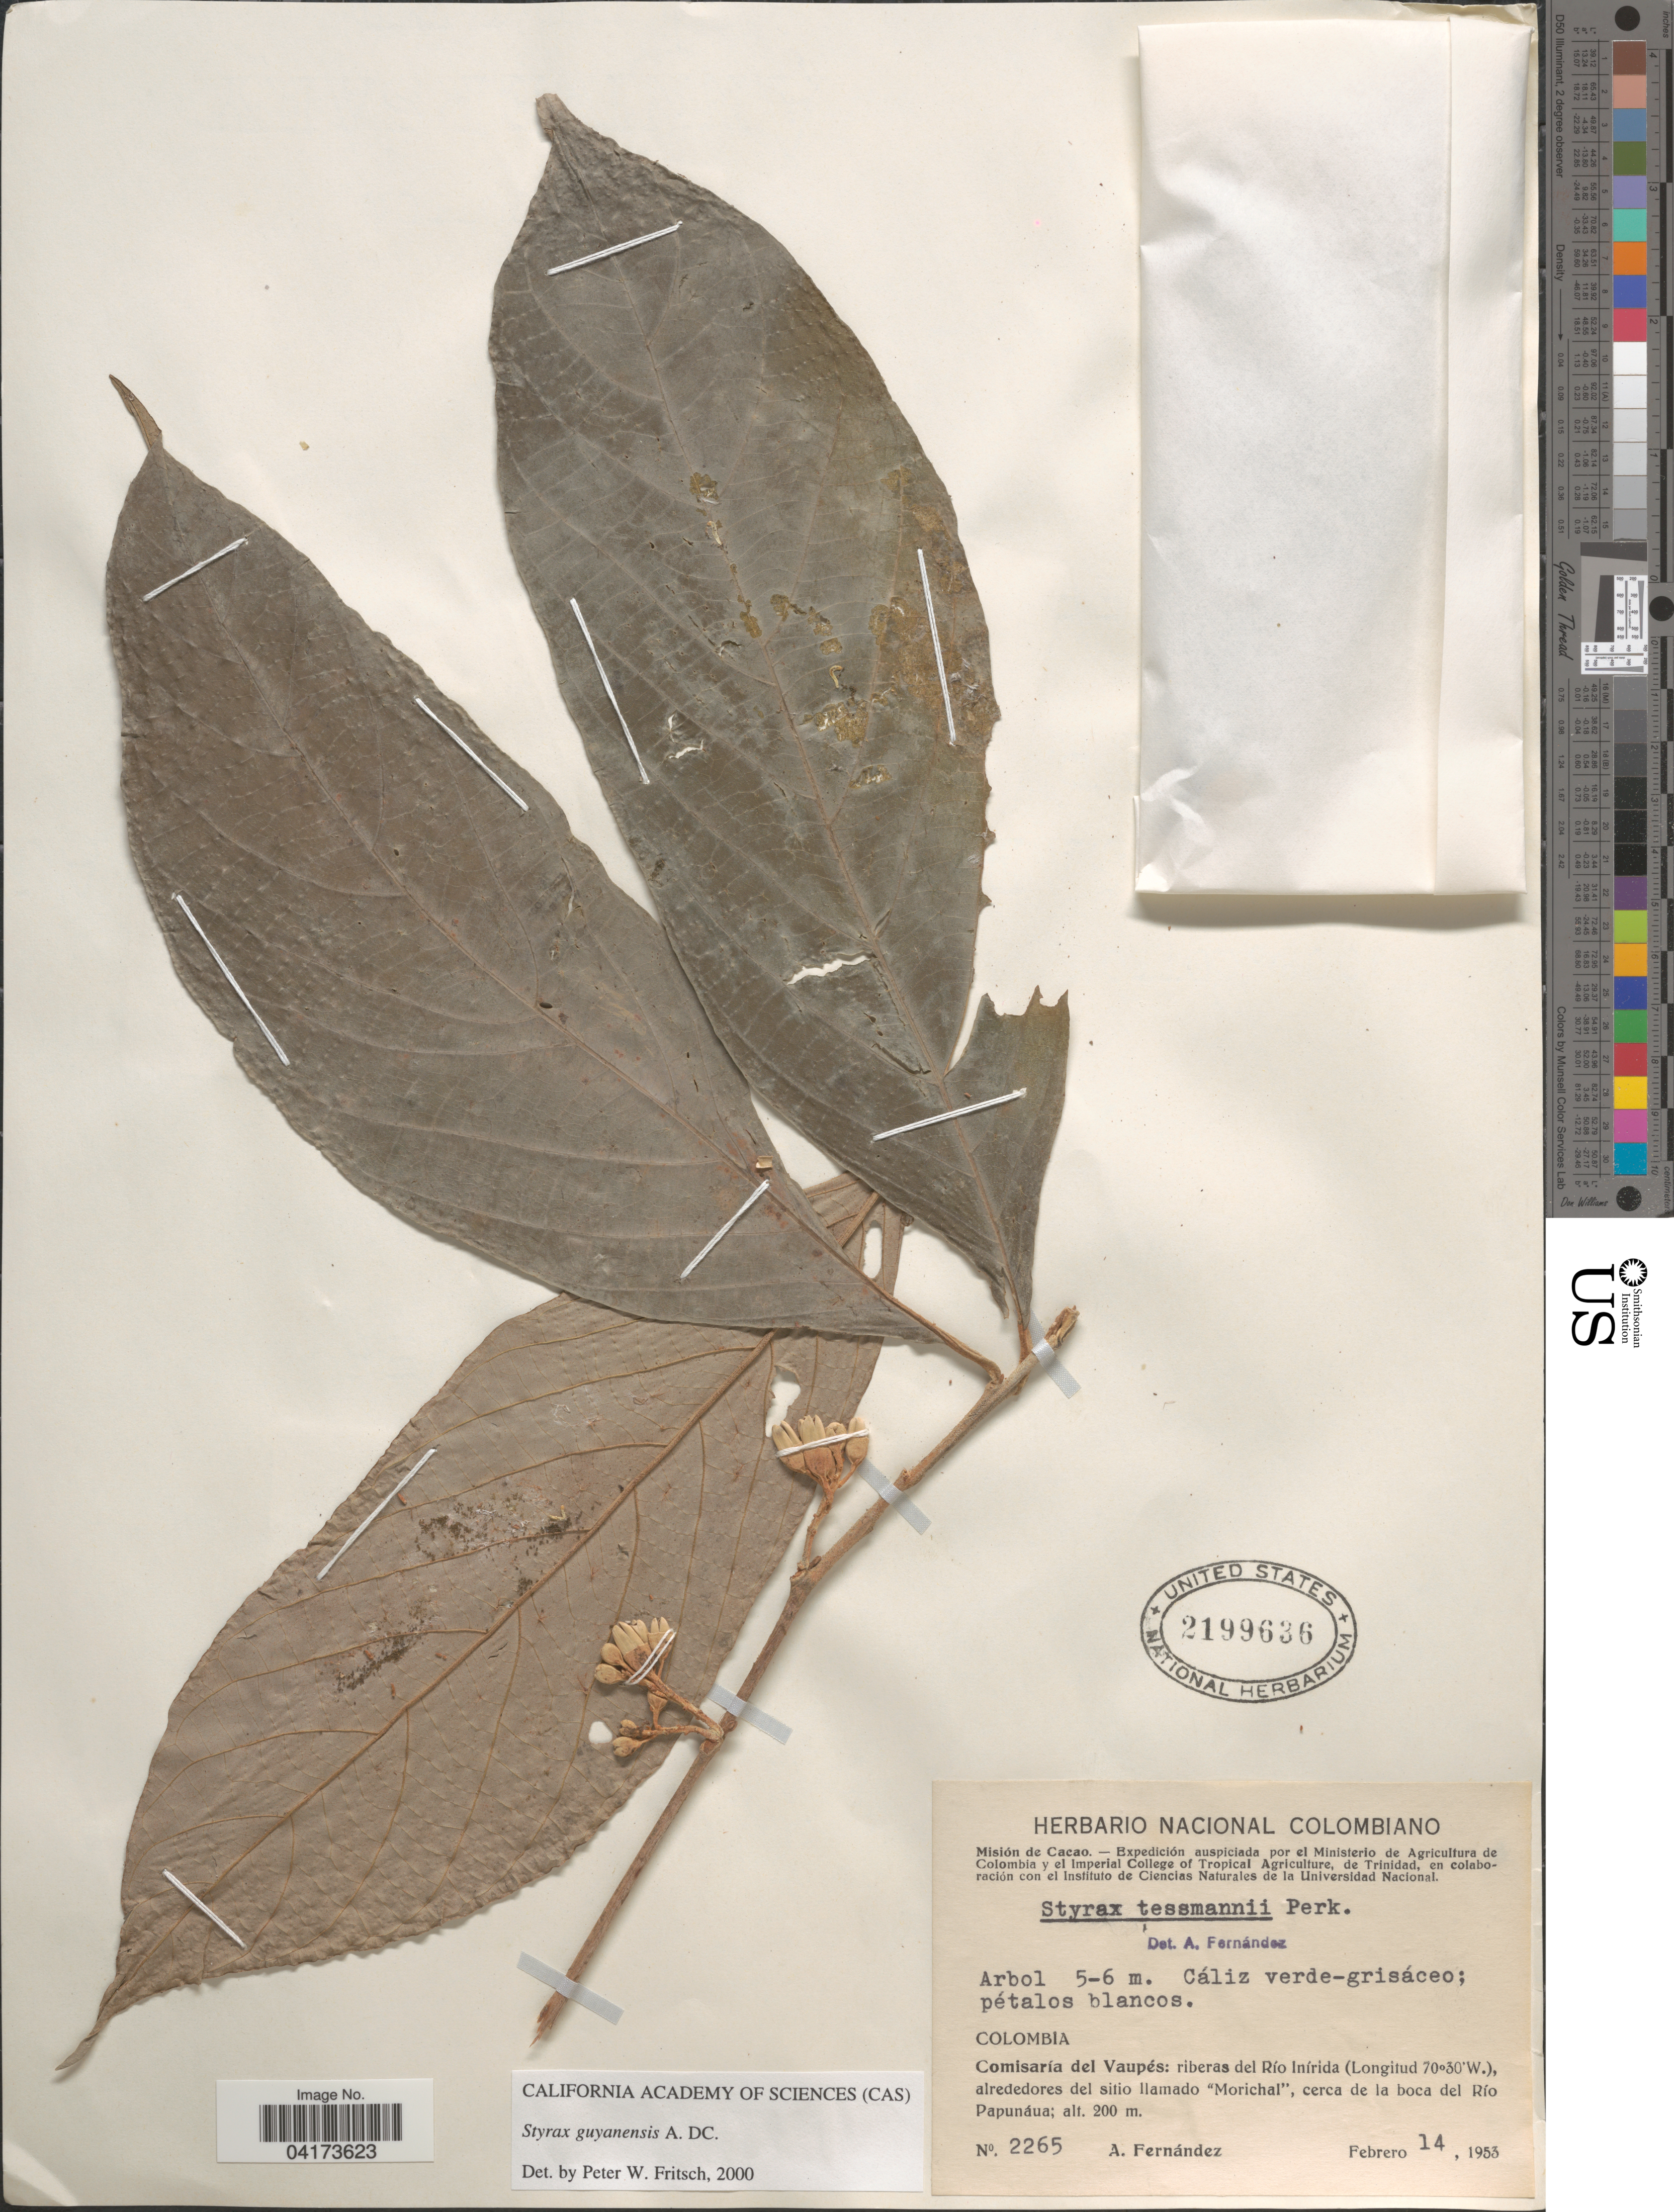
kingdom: Plantae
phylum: Tracheophyta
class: Magnoliopsida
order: Ericales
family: Styracaceae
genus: Styrax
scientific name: Styrax guyanensis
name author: A. DC.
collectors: A. Fernandez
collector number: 2265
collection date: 1953-02-14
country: Colombia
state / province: Vaupés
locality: Misión de Cacao. Comisaría del Vaupés: riberas del Río Inírida, alrededores del sitio llamado "Morichal", cerca de la boca del Río Papunáua.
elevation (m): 200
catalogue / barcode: US 2199636